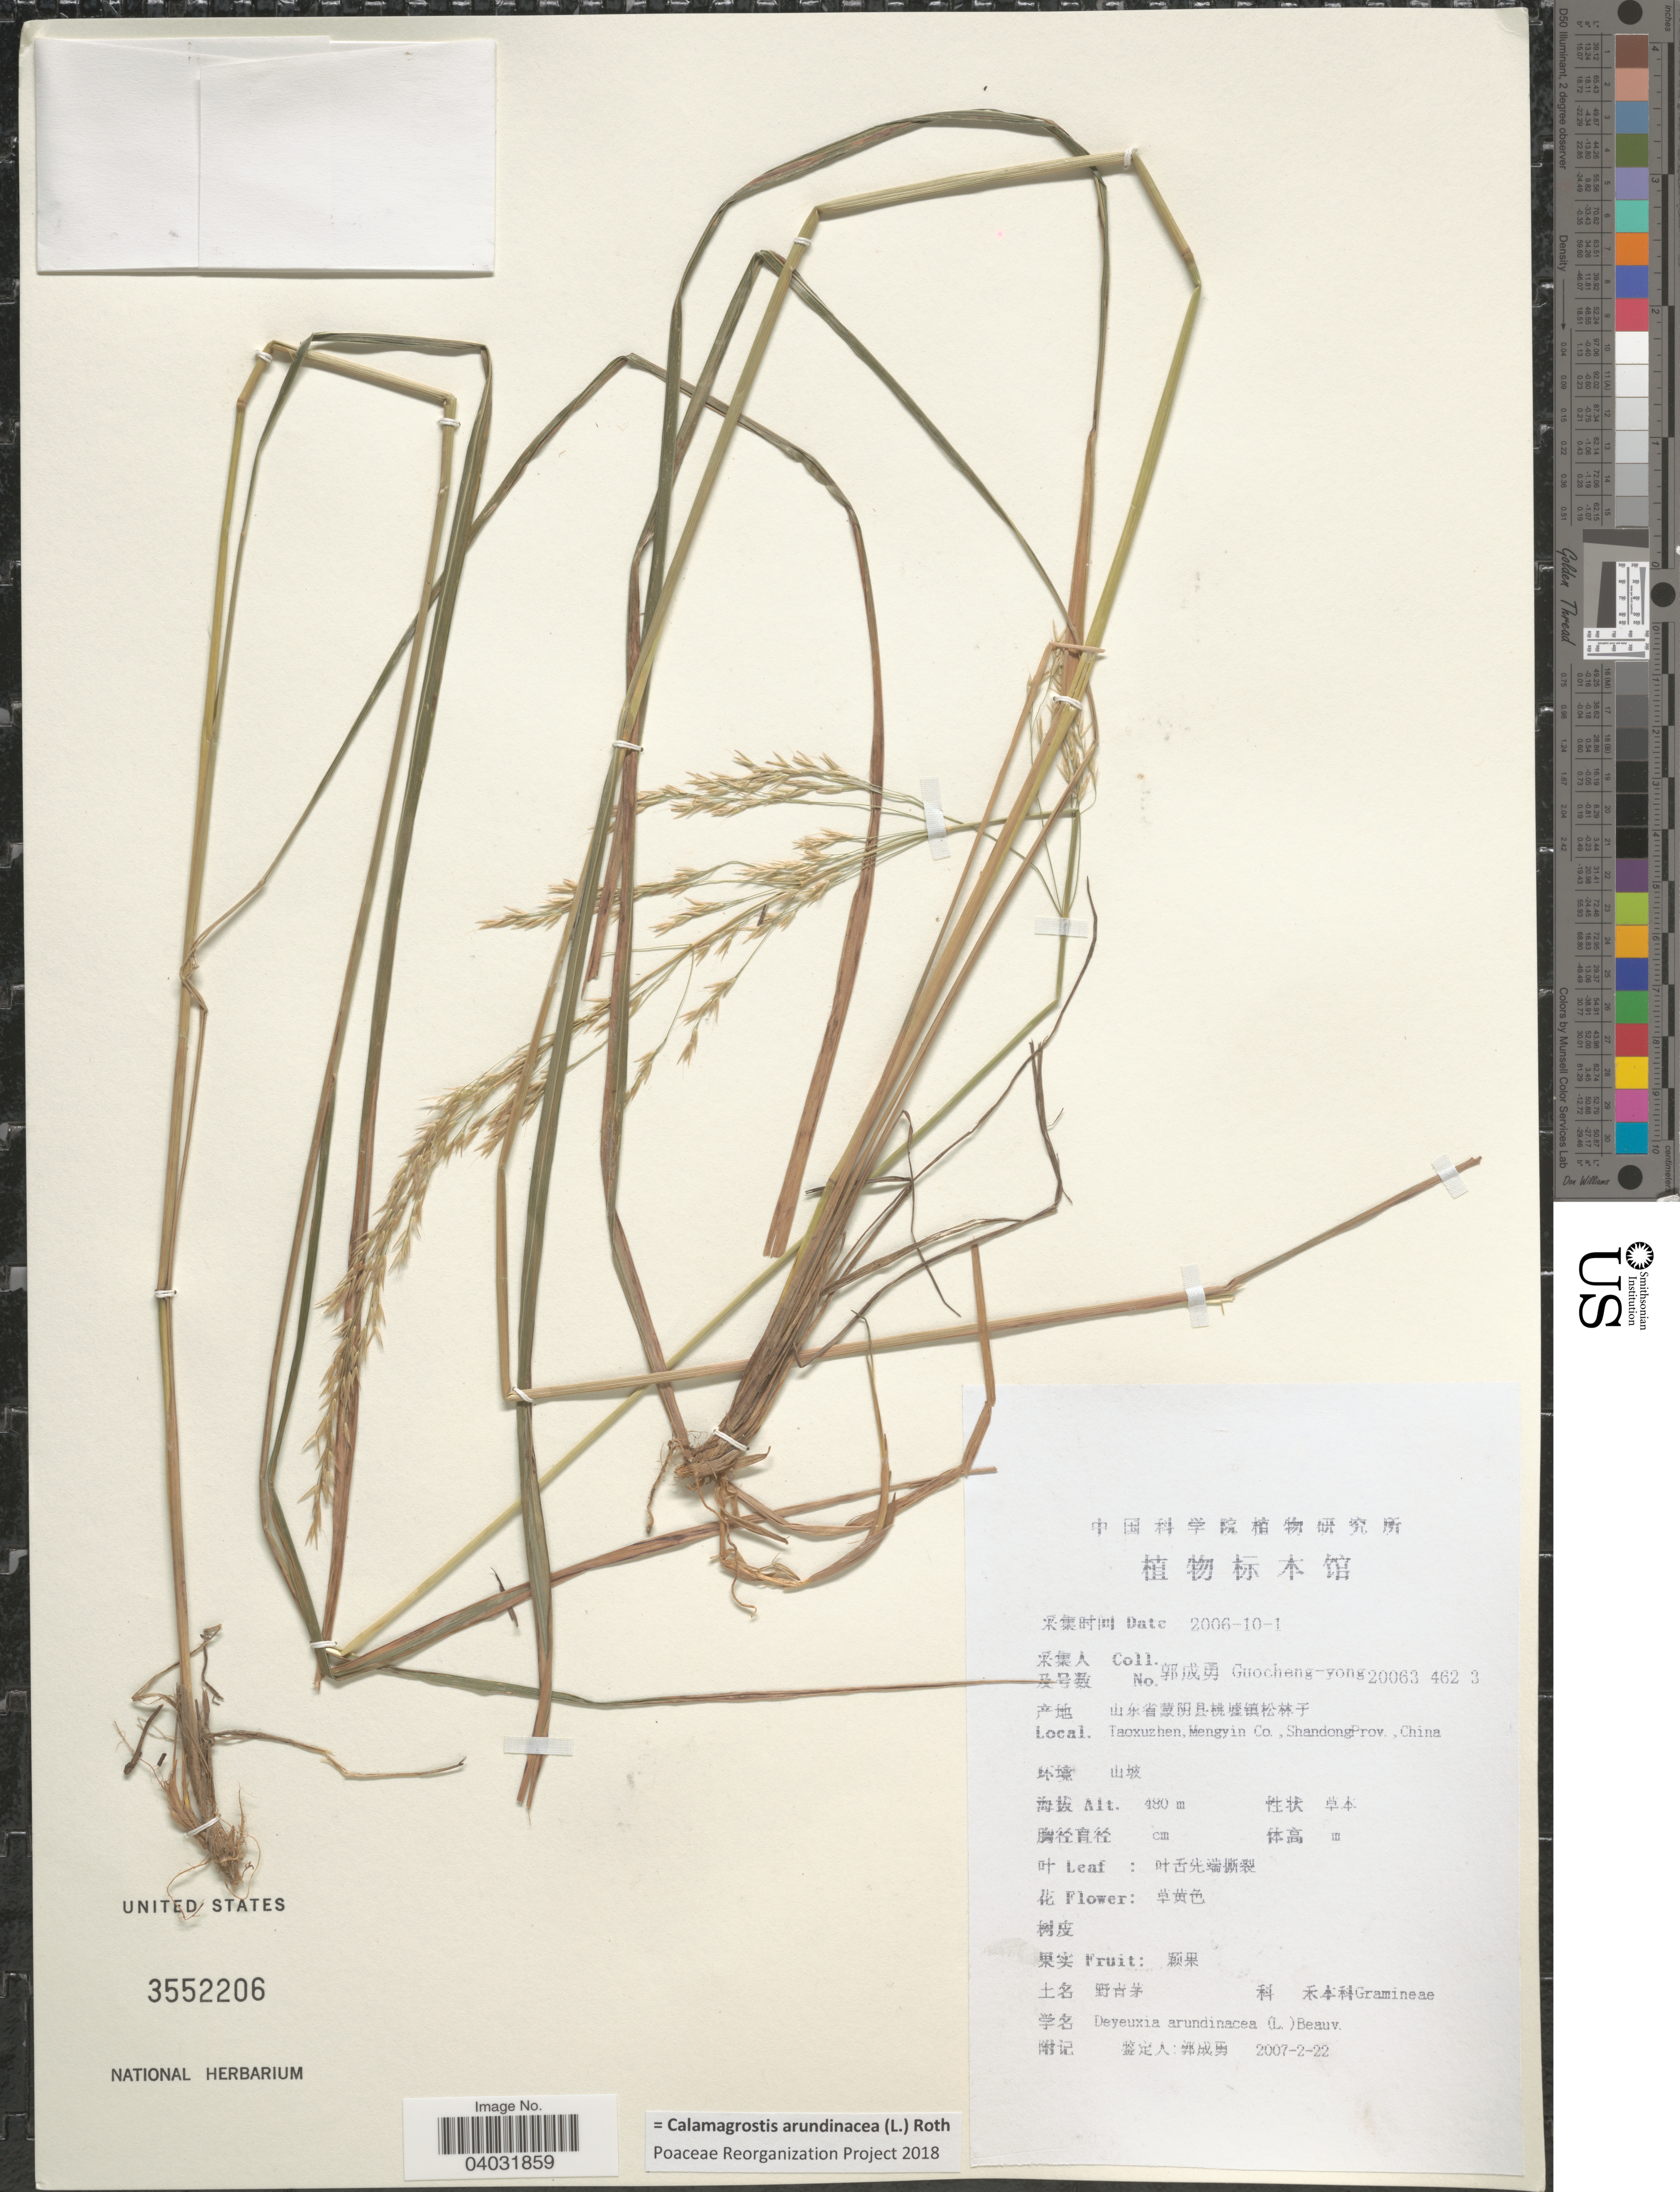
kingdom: Plantae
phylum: Tracheophyta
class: Liliopsida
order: Poales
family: Poaceae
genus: Calamagrostis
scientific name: Calamagrostis arundinacea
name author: (L.) Roth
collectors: Guo cheng-yong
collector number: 20063 462 3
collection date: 2006-10-01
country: China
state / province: Shandong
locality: Taoxuzhen, Mengyin Co.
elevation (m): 480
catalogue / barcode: US 3552206